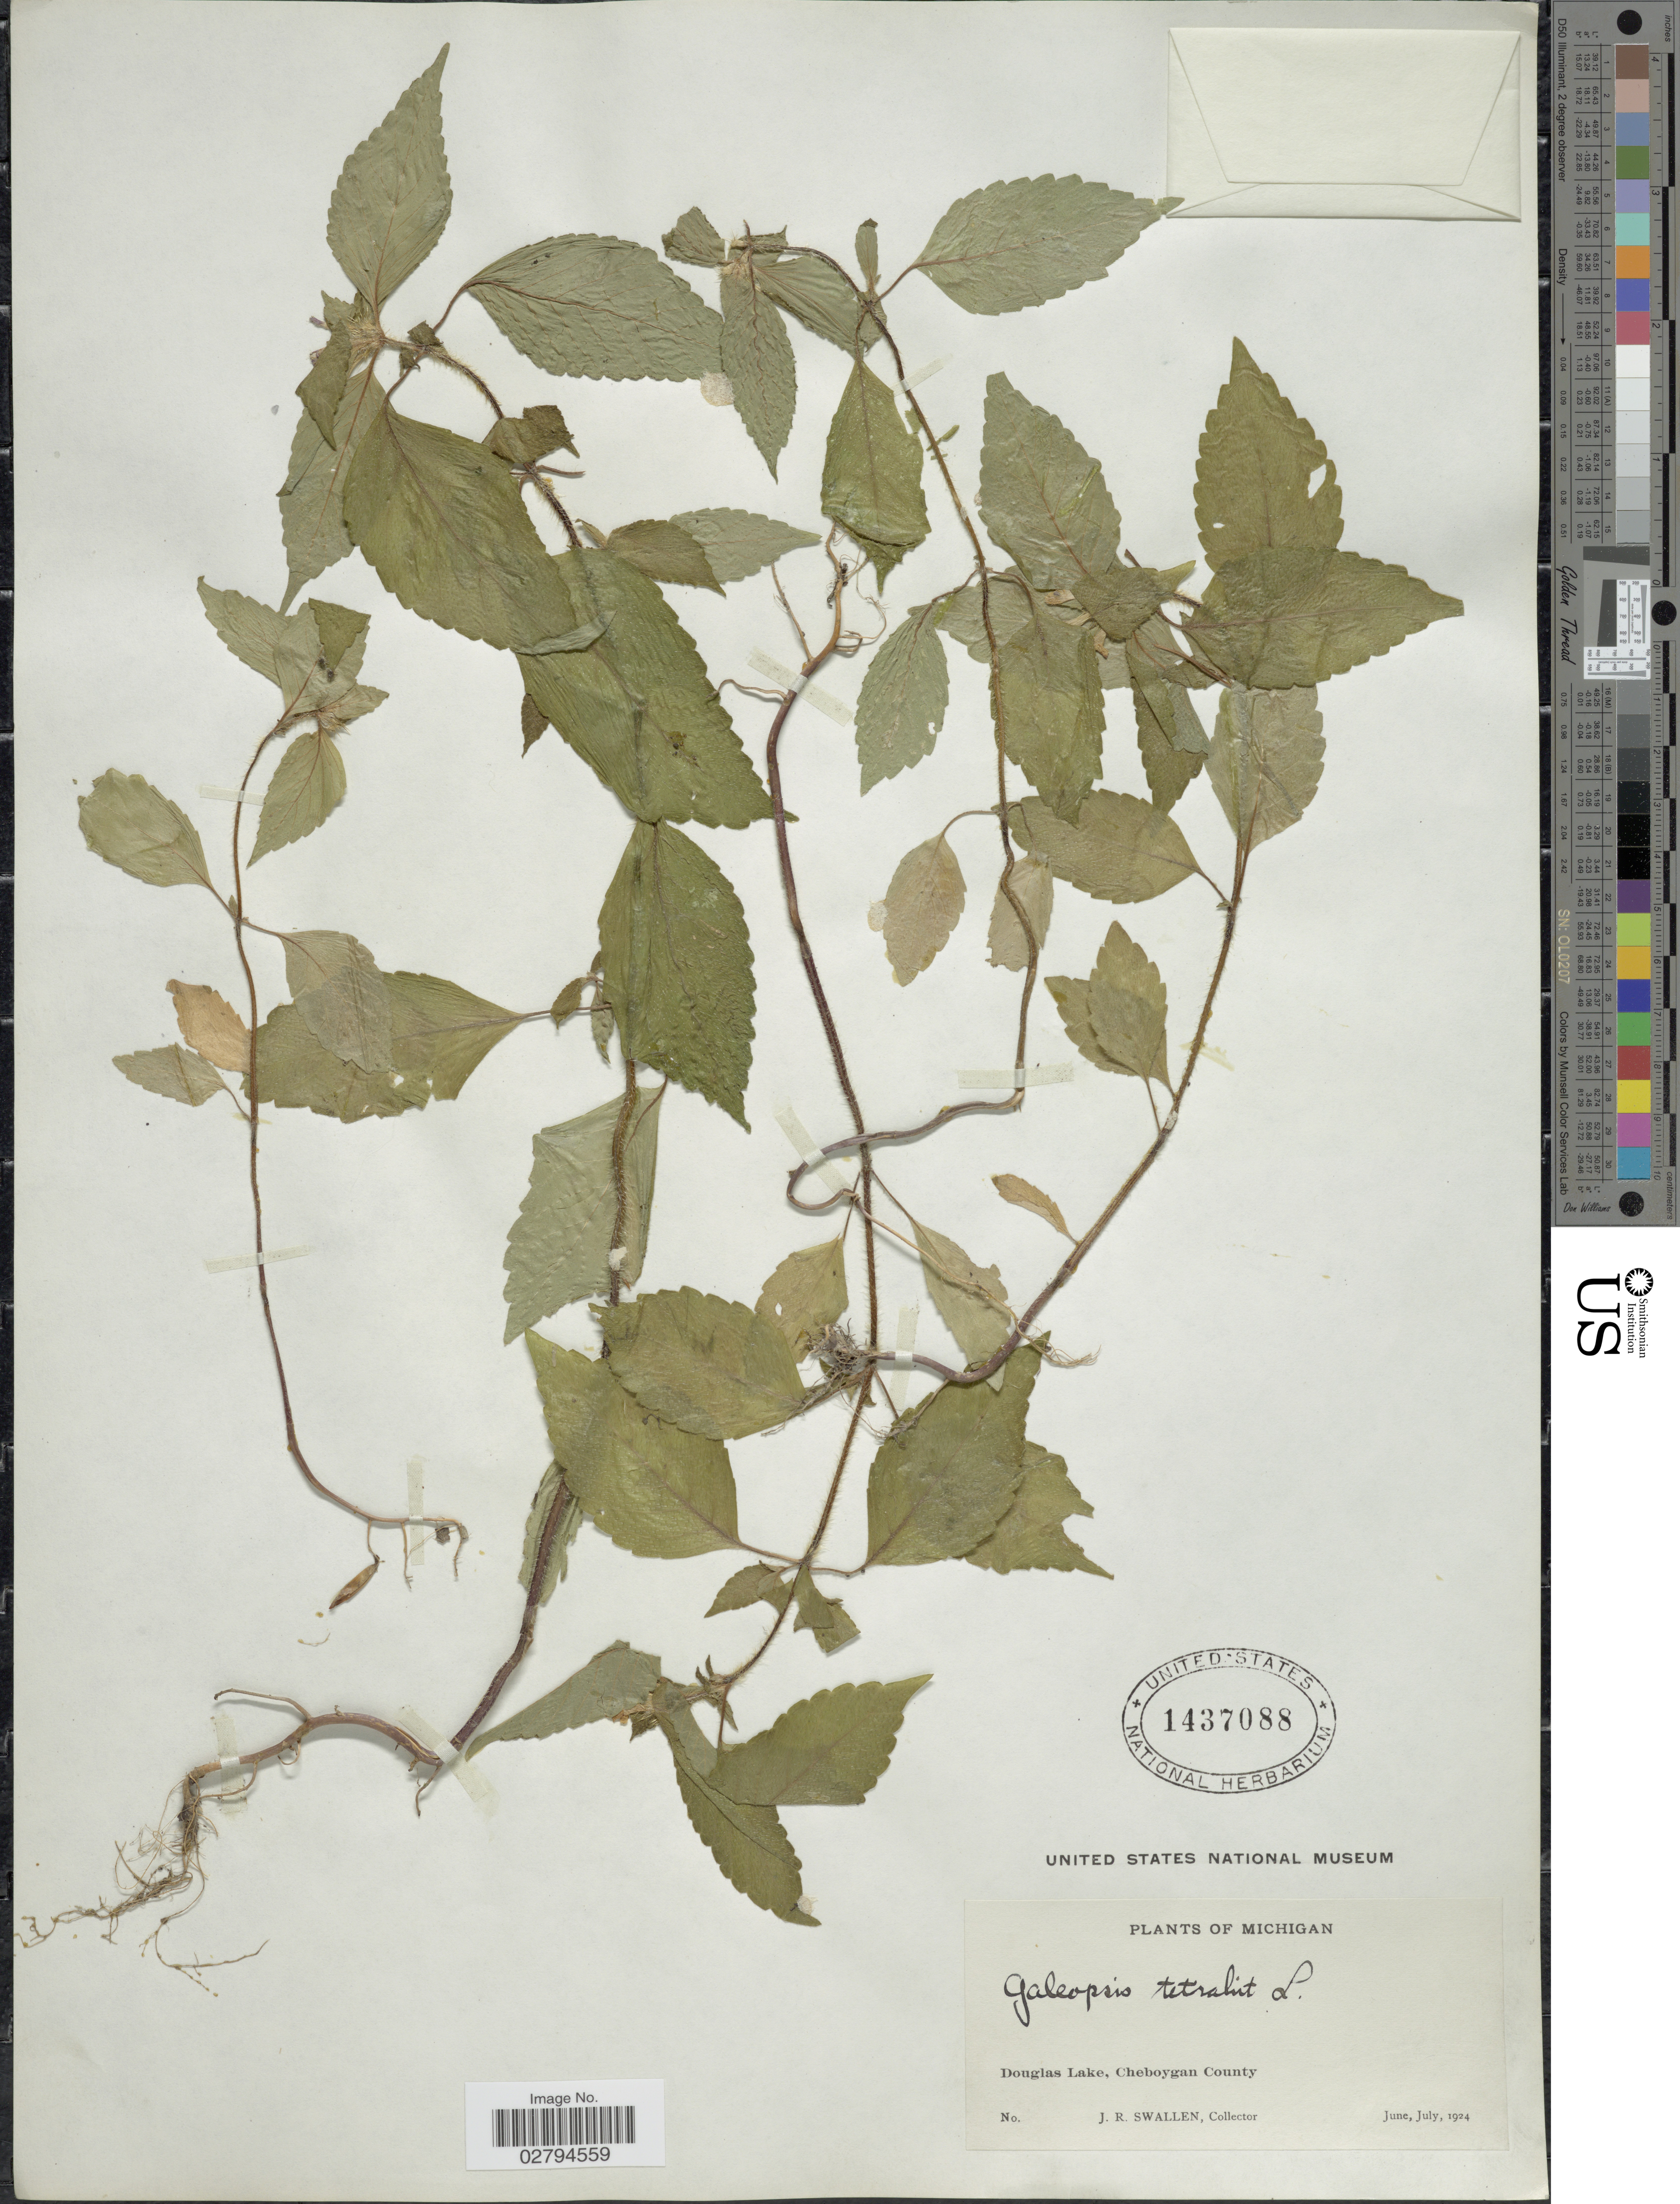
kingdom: Plantae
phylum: Tracheophyta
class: Magnoliopsida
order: Lamiales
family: Lamiaceae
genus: Galeopsis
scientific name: Galeopsis tetrahit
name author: L.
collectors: J. R. Swallen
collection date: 1924-06/1924-07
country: United States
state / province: Michigan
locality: Douglas Lake, Cheboygan County.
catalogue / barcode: US 1437088